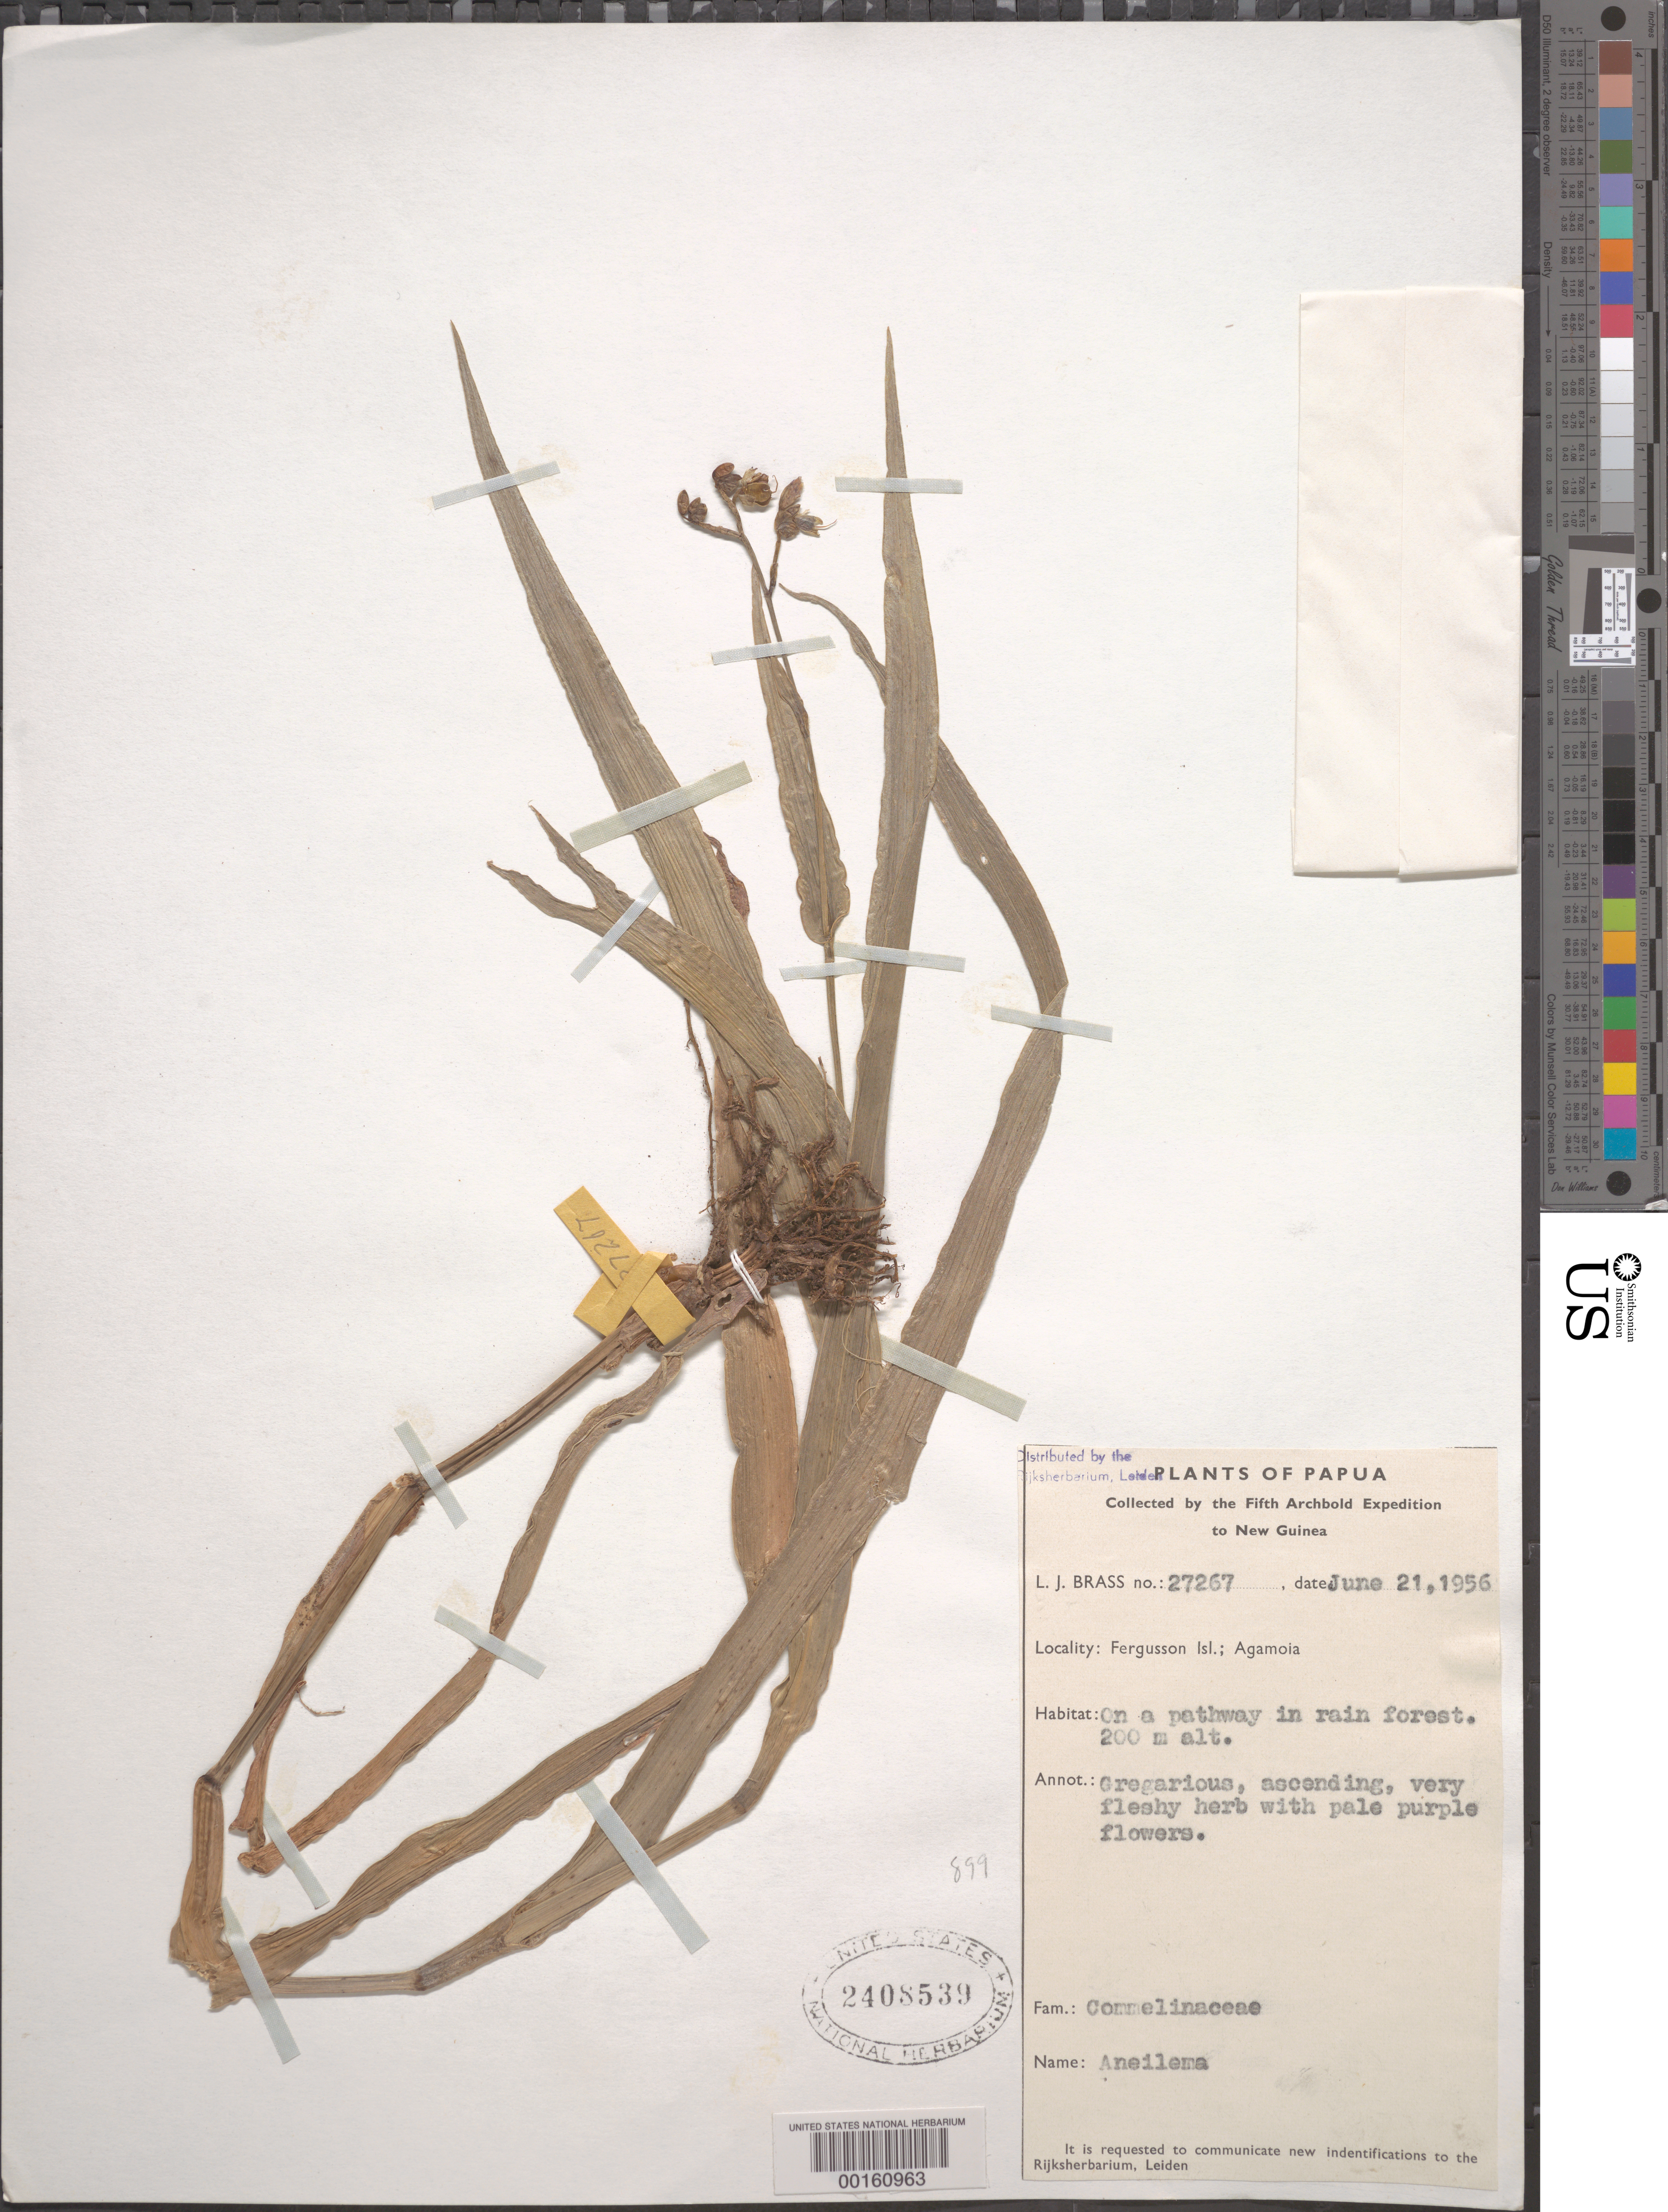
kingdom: Plantae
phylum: Tracheophyta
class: Liliopsida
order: Commelinales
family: Commelinaceae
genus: Murdannia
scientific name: Murdannia sp.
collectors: L. J. Brass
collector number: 27267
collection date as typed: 21 Jun 1956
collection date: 1956-06-21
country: Papua New Guinea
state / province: Milne Bay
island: Fergusson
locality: Agamoia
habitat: Pathway; rainforest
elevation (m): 200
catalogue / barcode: US 2408539